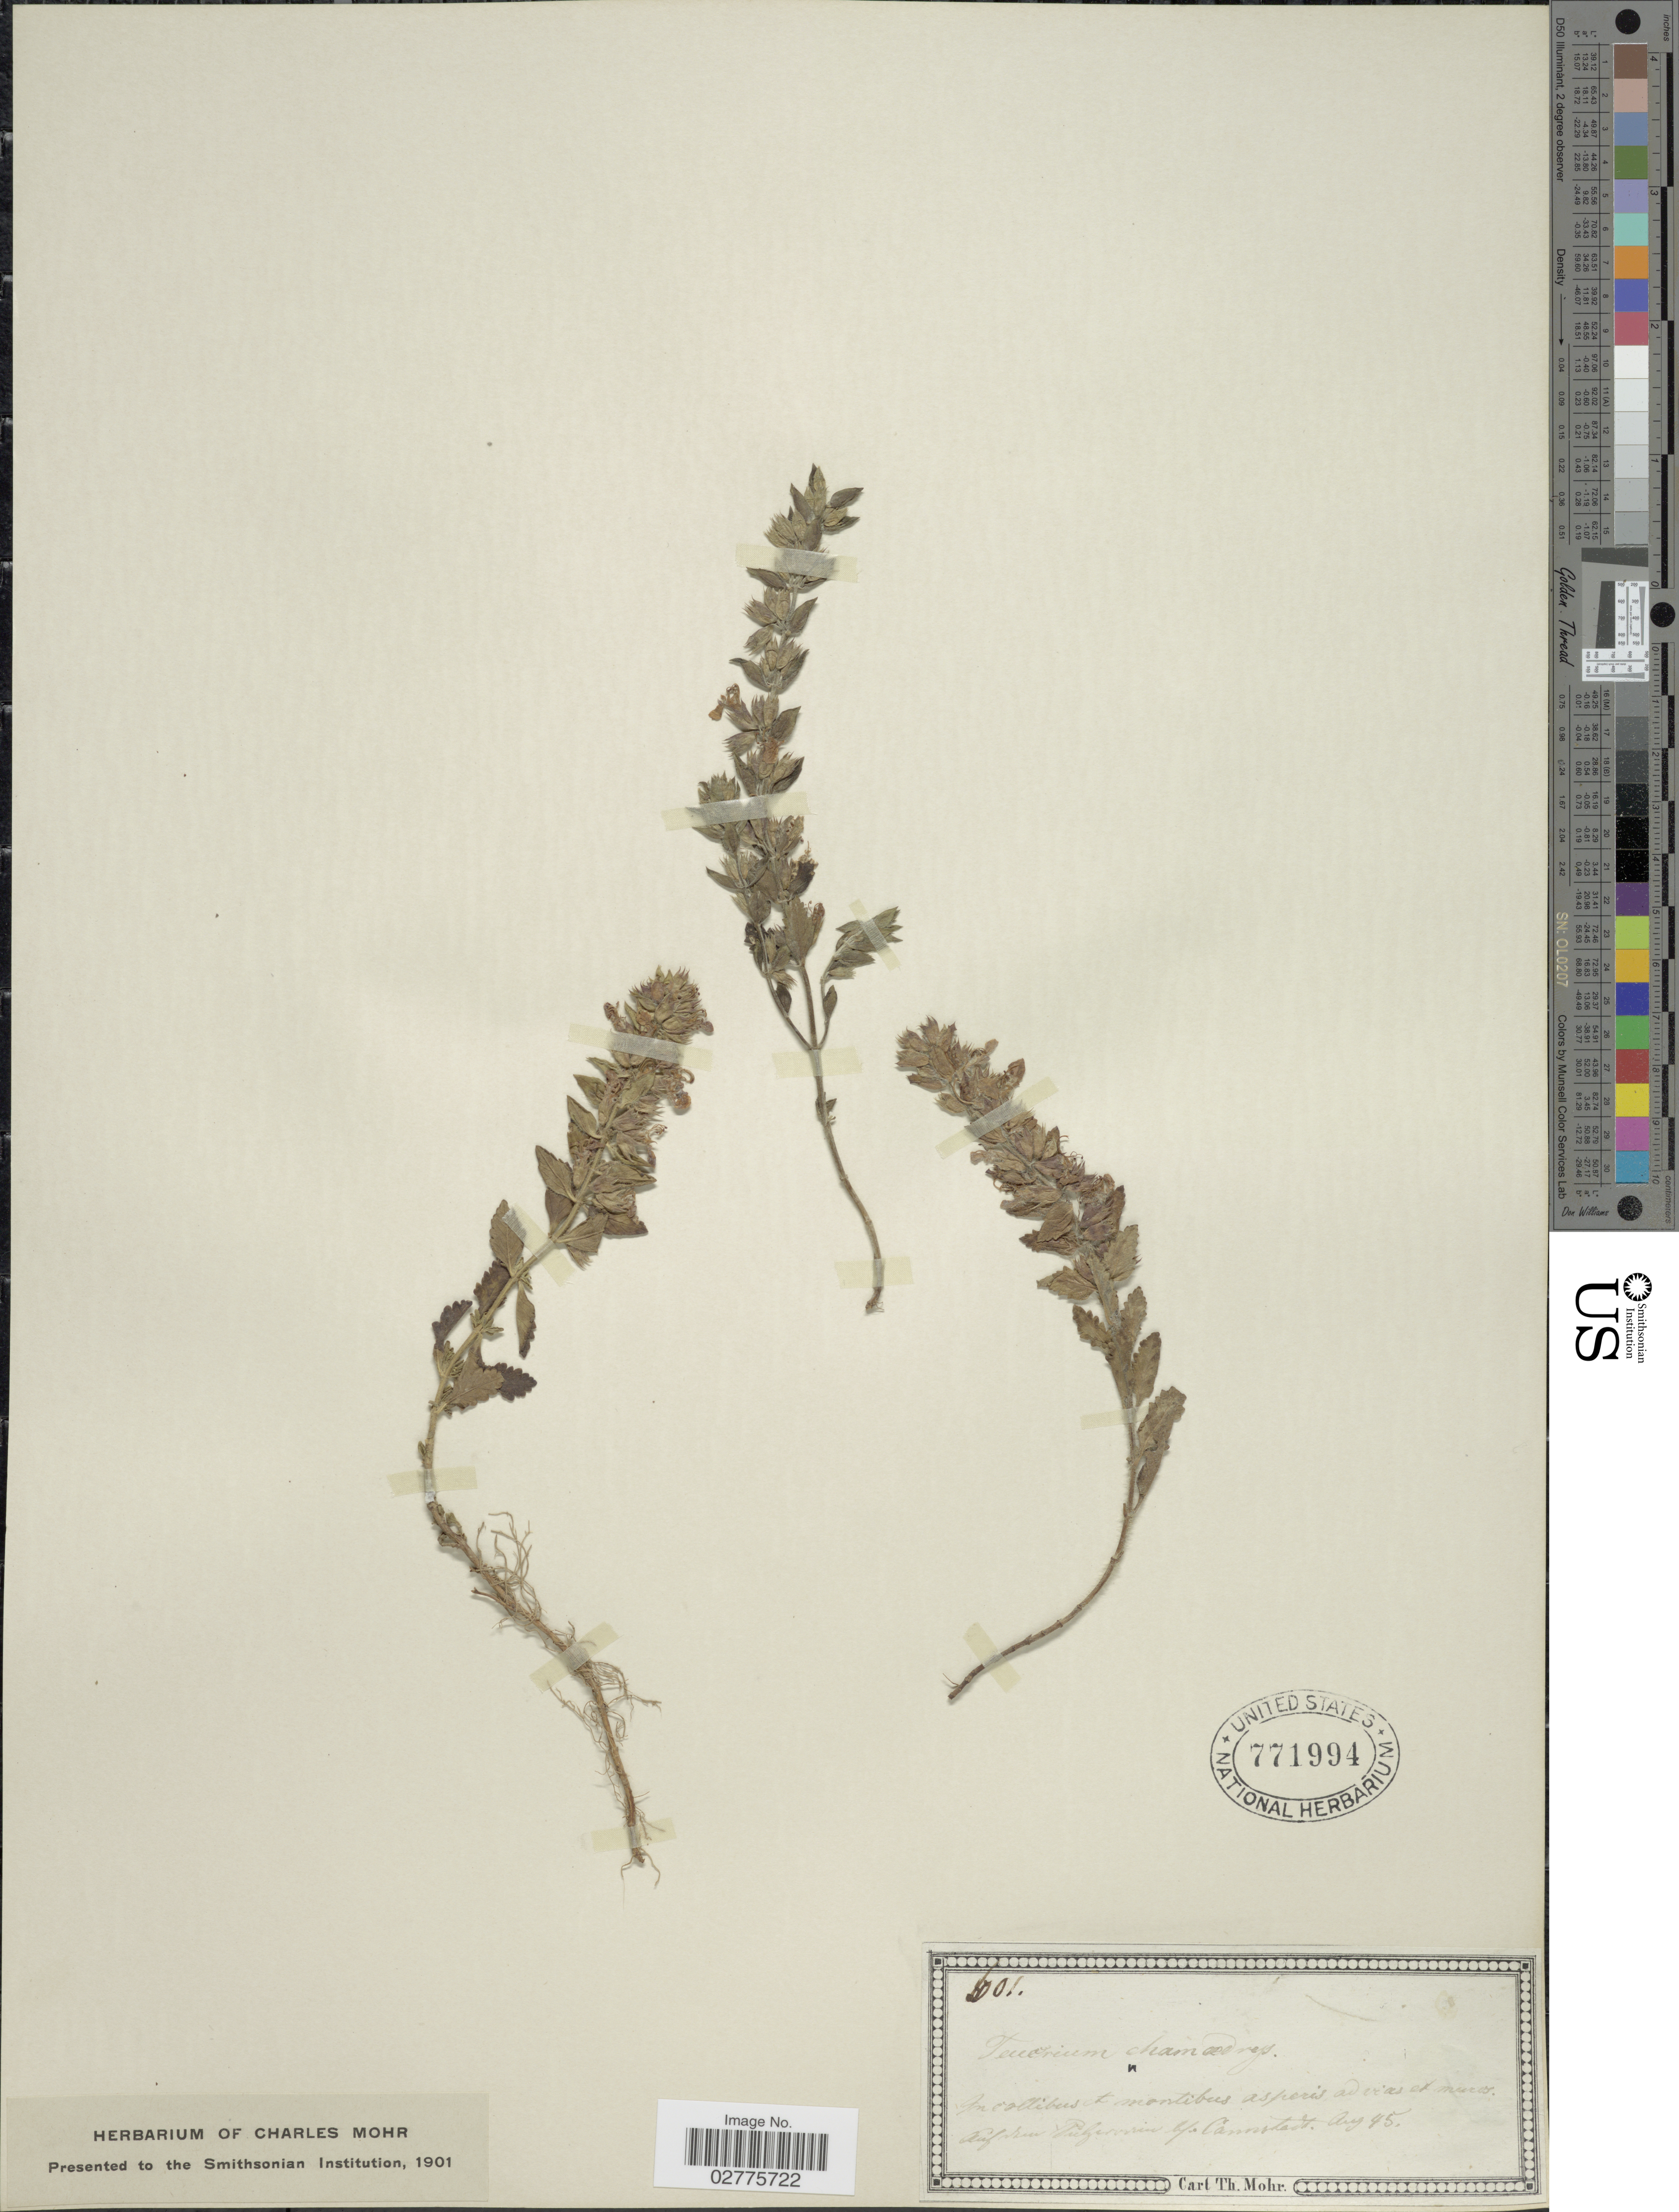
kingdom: Plantae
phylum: Tracheophyta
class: Magnoliopsida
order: Lamiales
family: Lamiaceae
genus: Teucrium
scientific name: Teucrium chamaedrys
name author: L.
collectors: C. T. Mohr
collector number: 601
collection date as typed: Transcribed d/m/y: /8/45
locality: Auf bei Pulzervirin bf. Cannistadt.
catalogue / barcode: US 771994